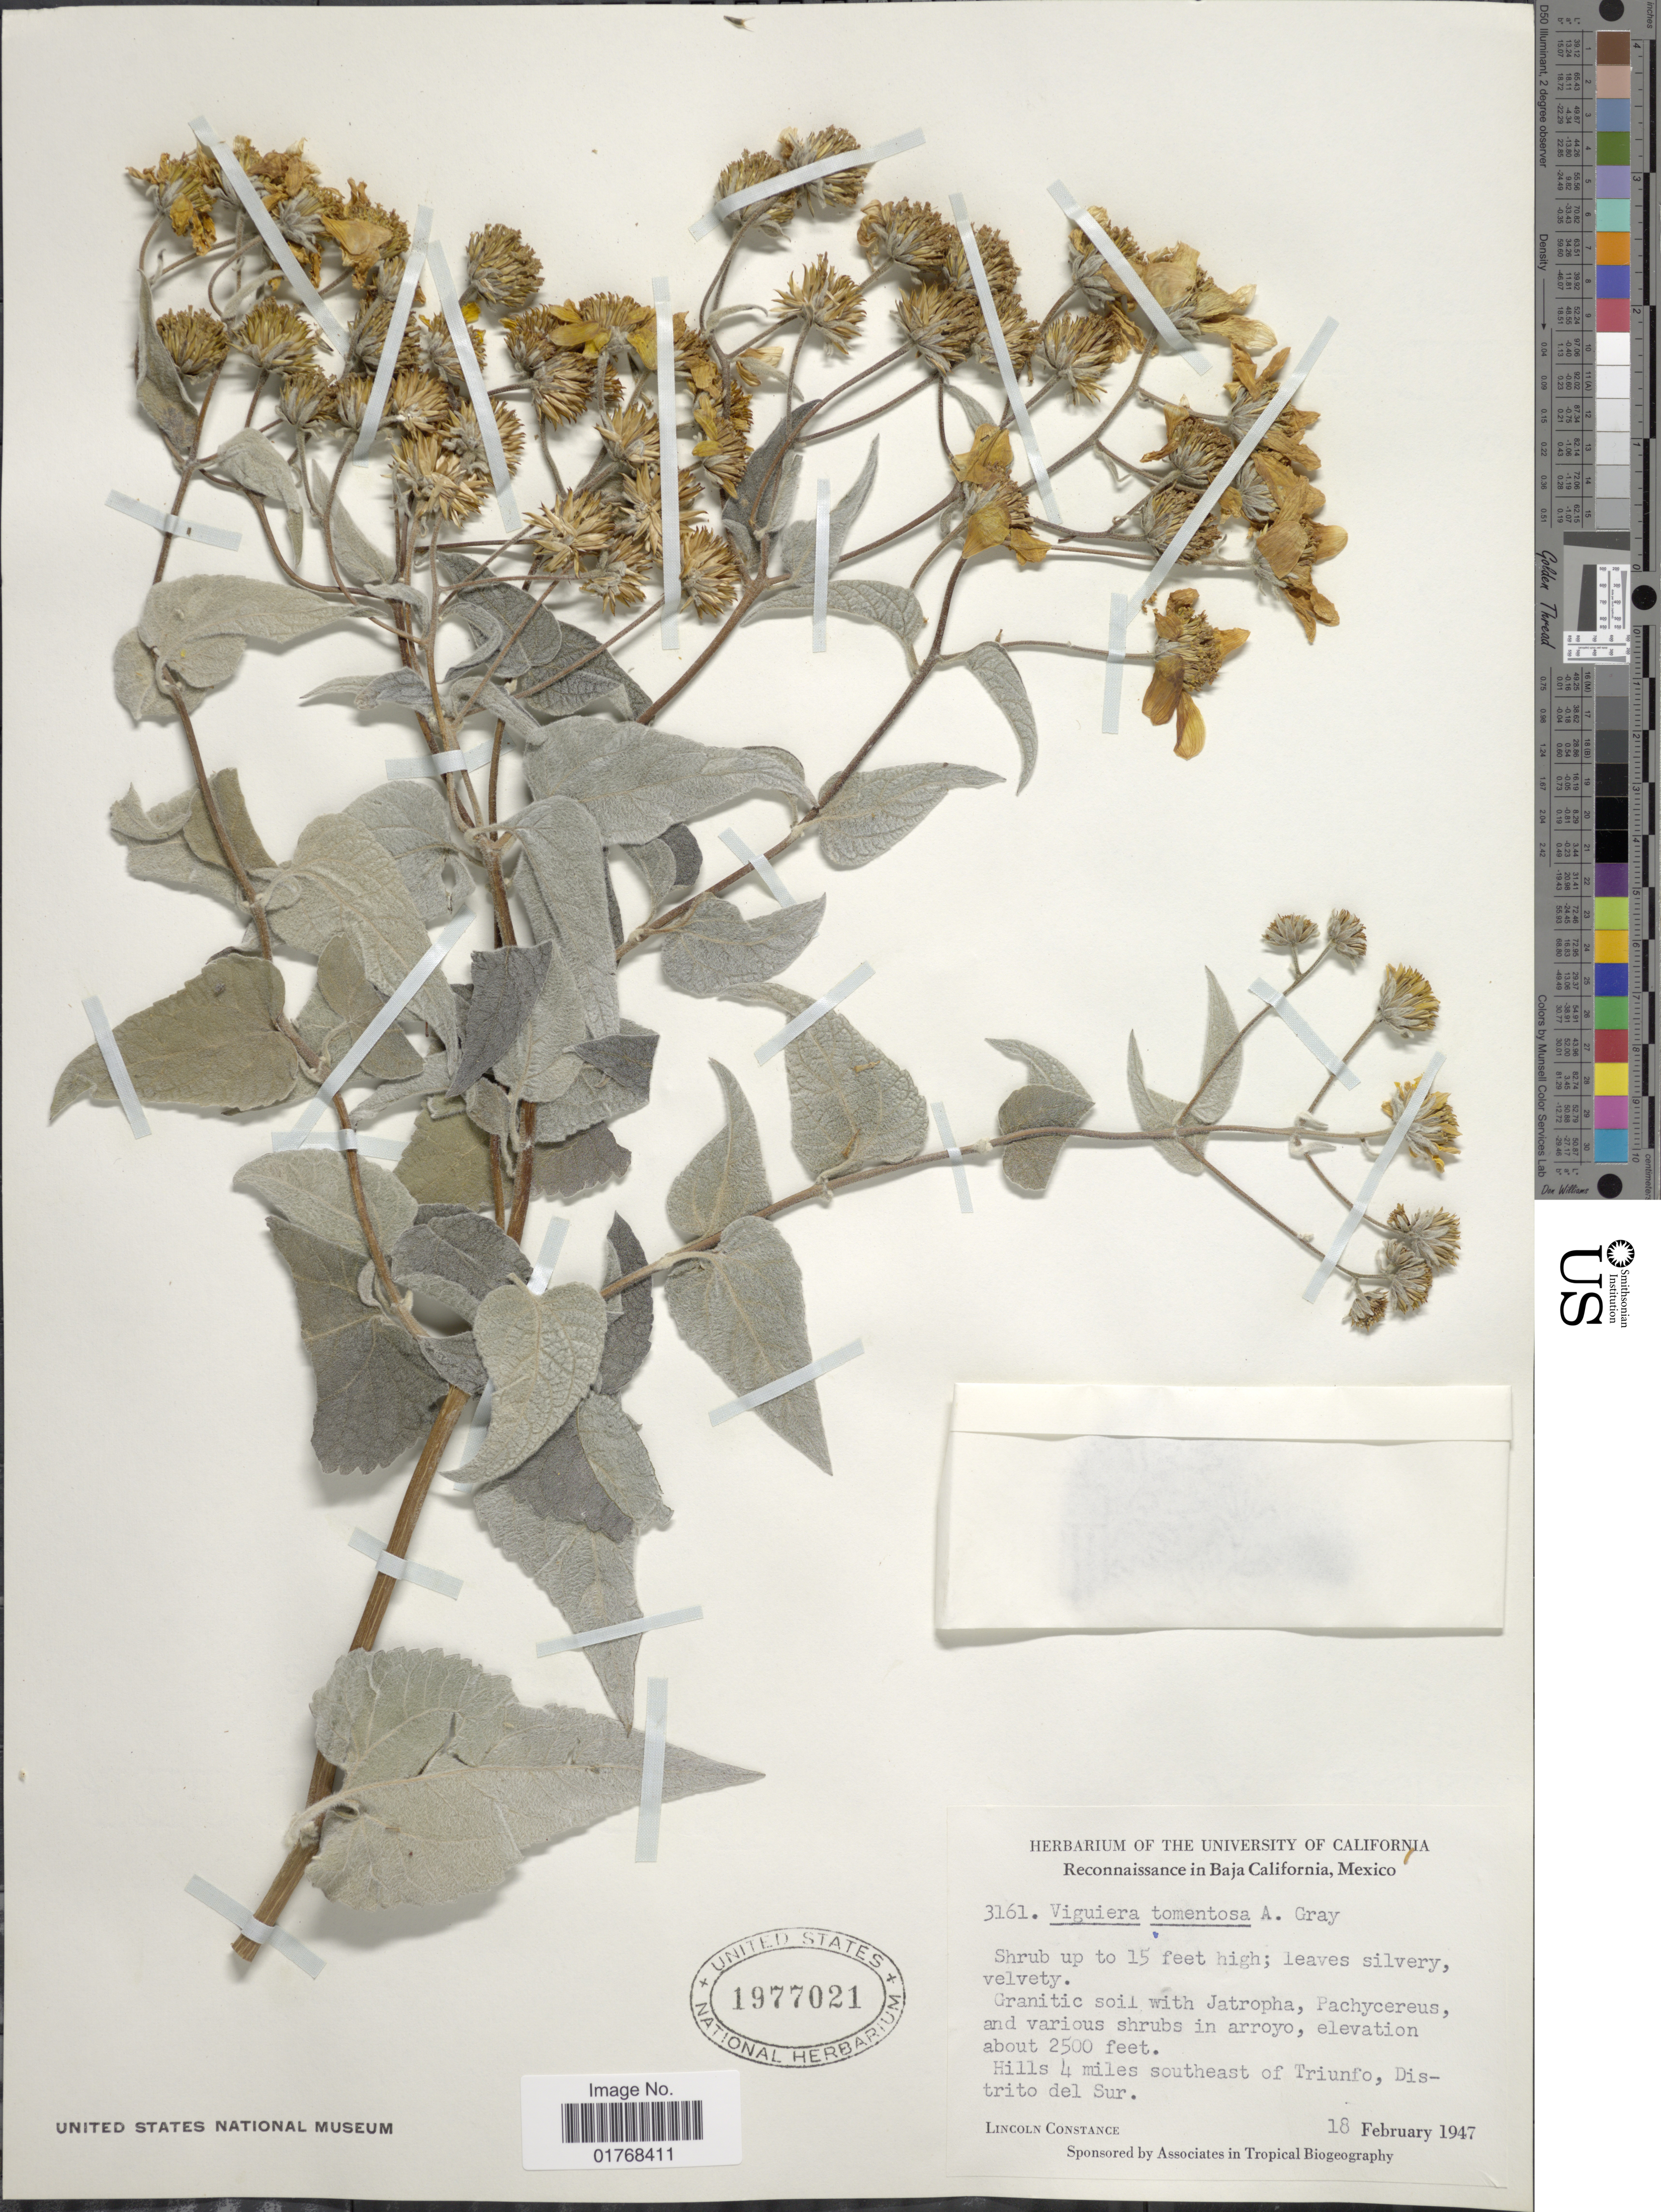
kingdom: Plantae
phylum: Tracheophyta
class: Magnoliopsida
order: Asterales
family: Asteraceae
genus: Viguiera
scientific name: Viguiera tomentosa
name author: A. Gray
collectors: L. Constance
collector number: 3161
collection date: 1947-02-18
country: Mexico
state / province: Baja California Sur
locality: Baja California, Mexico. Hills 4 miles southeast of Triunfo, Distrito del Sur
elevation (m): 762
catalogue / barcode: US 1977021